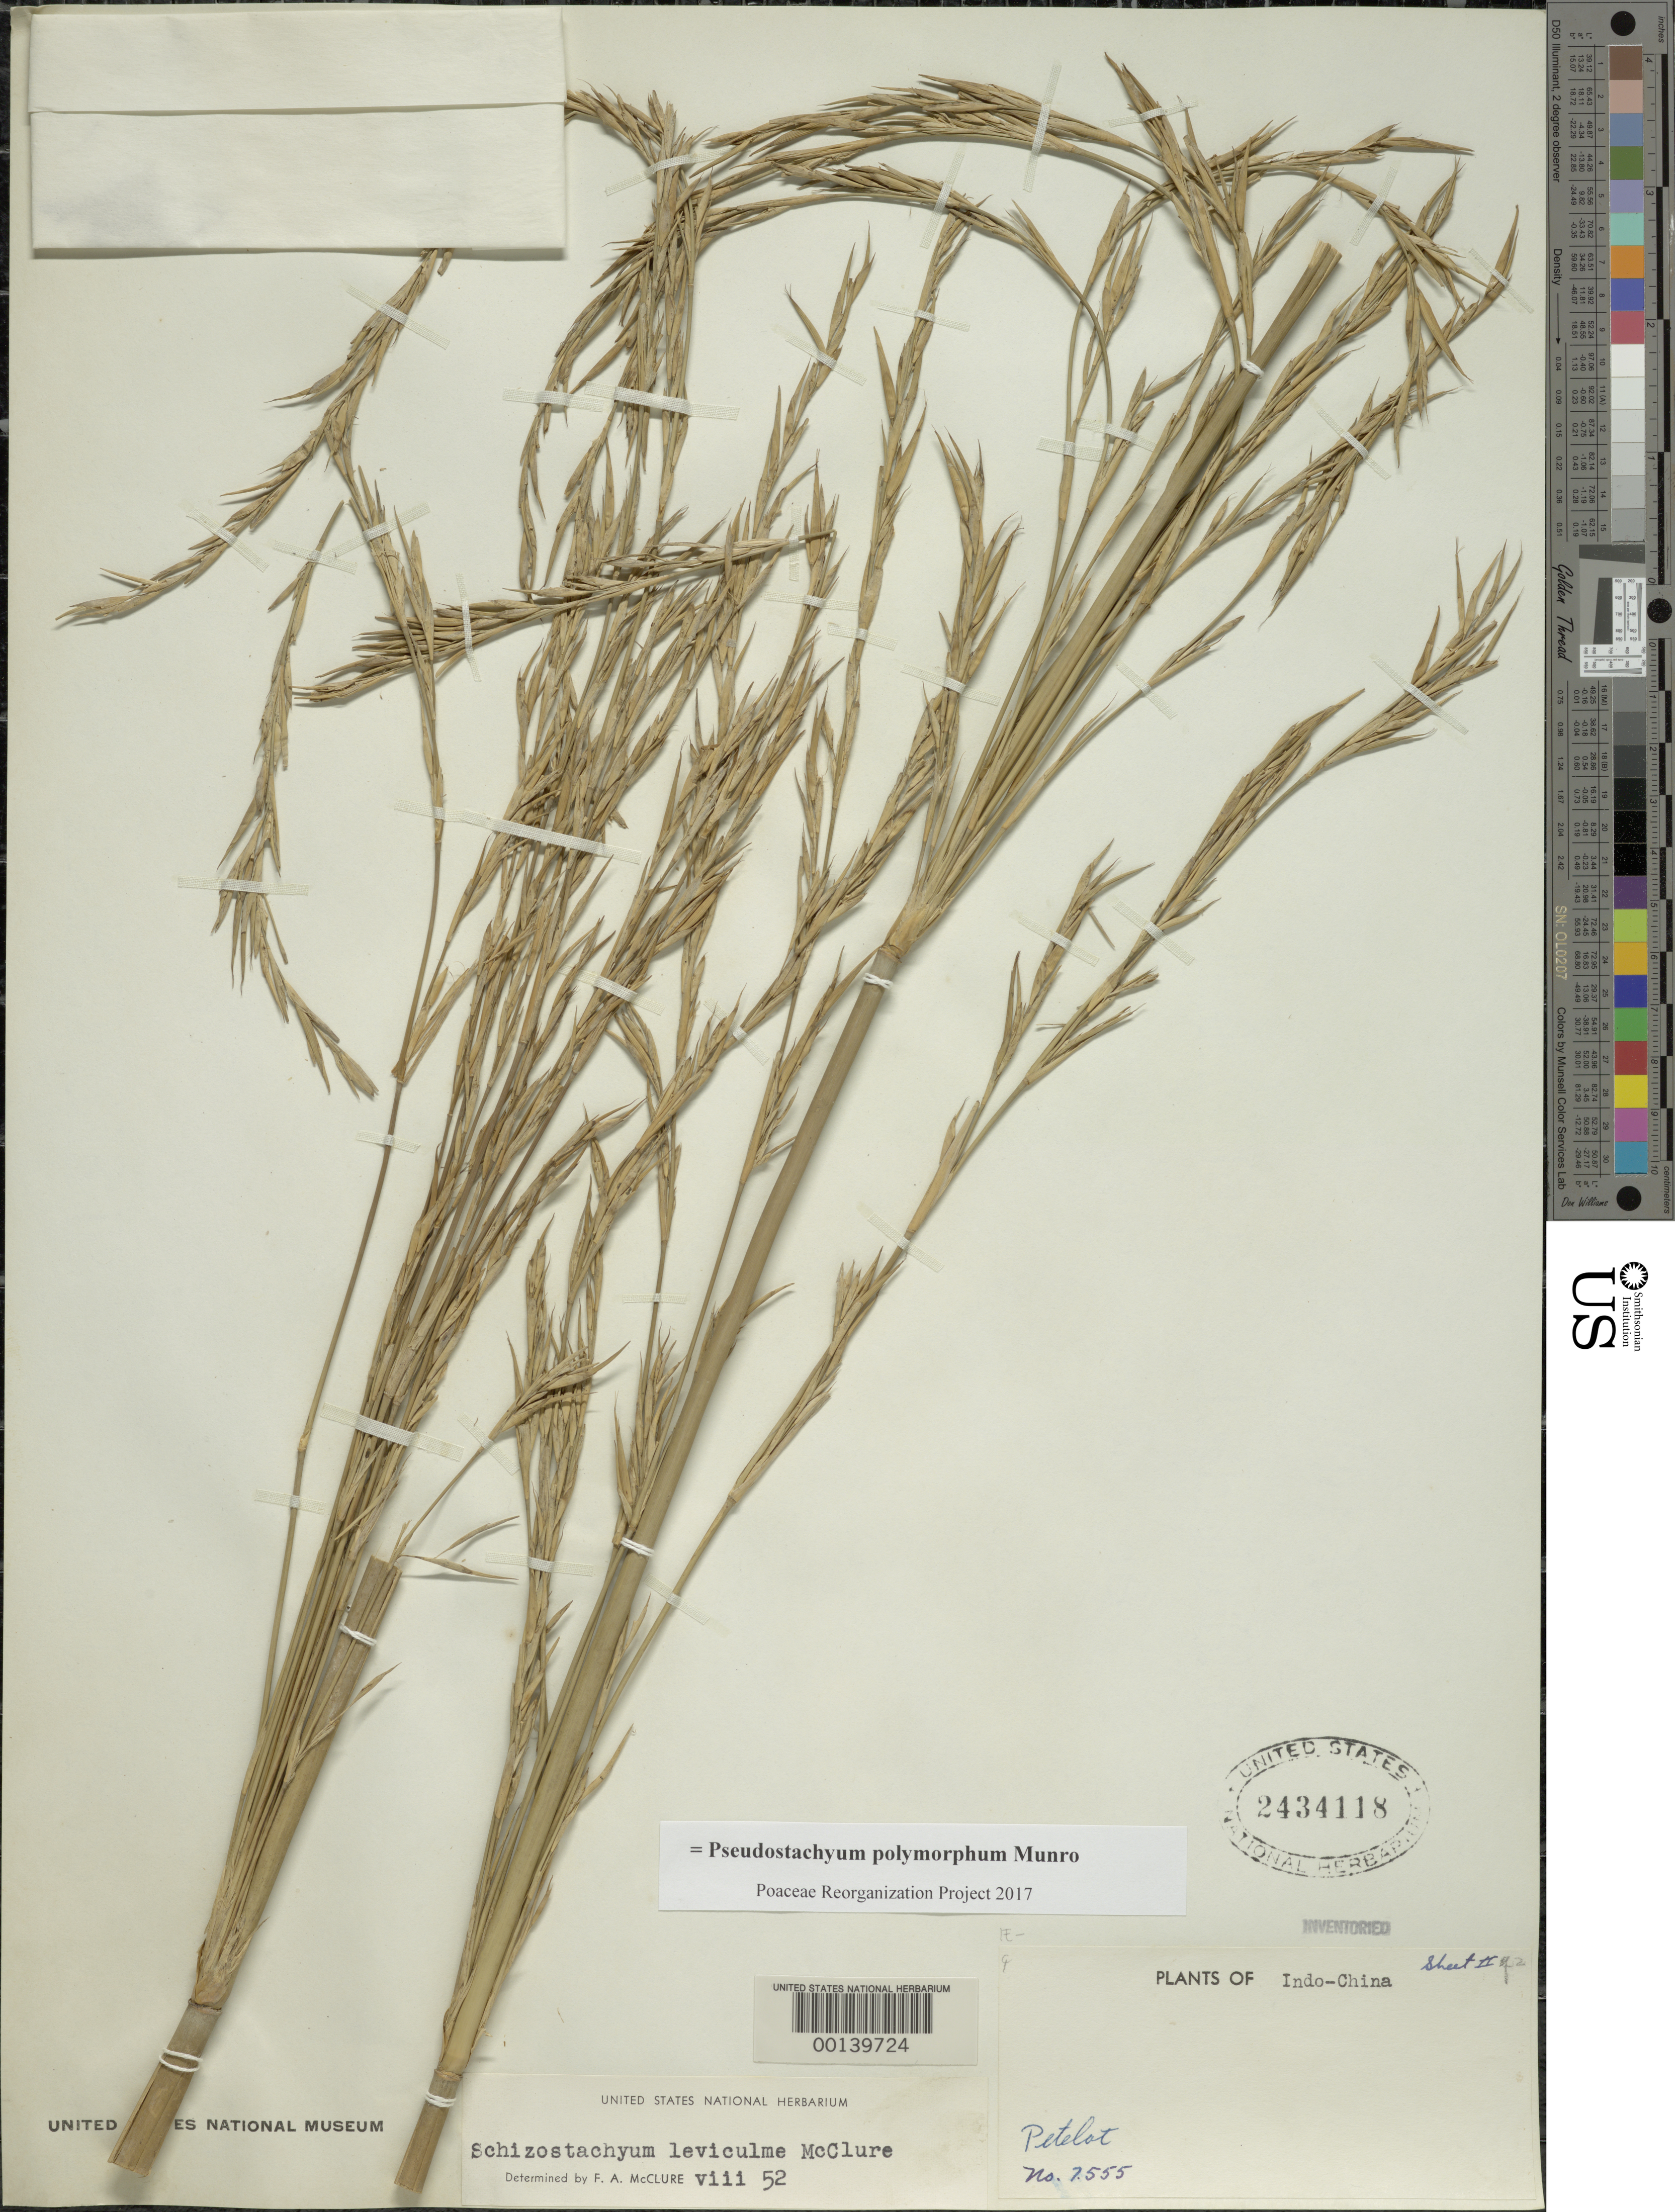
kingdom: Plantae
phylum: Tracheophyta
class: Liliopsida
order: Poales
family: Poaceae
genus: Pseudostachyum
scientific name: Pseudostachyum polymorphum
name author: Munro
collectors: P. A. Pételot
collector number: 7555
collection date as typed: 25 Apr 1941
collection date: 1941-04-25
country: Vietnam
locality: Thai nguyen, lang hit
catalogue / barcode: US 2434118